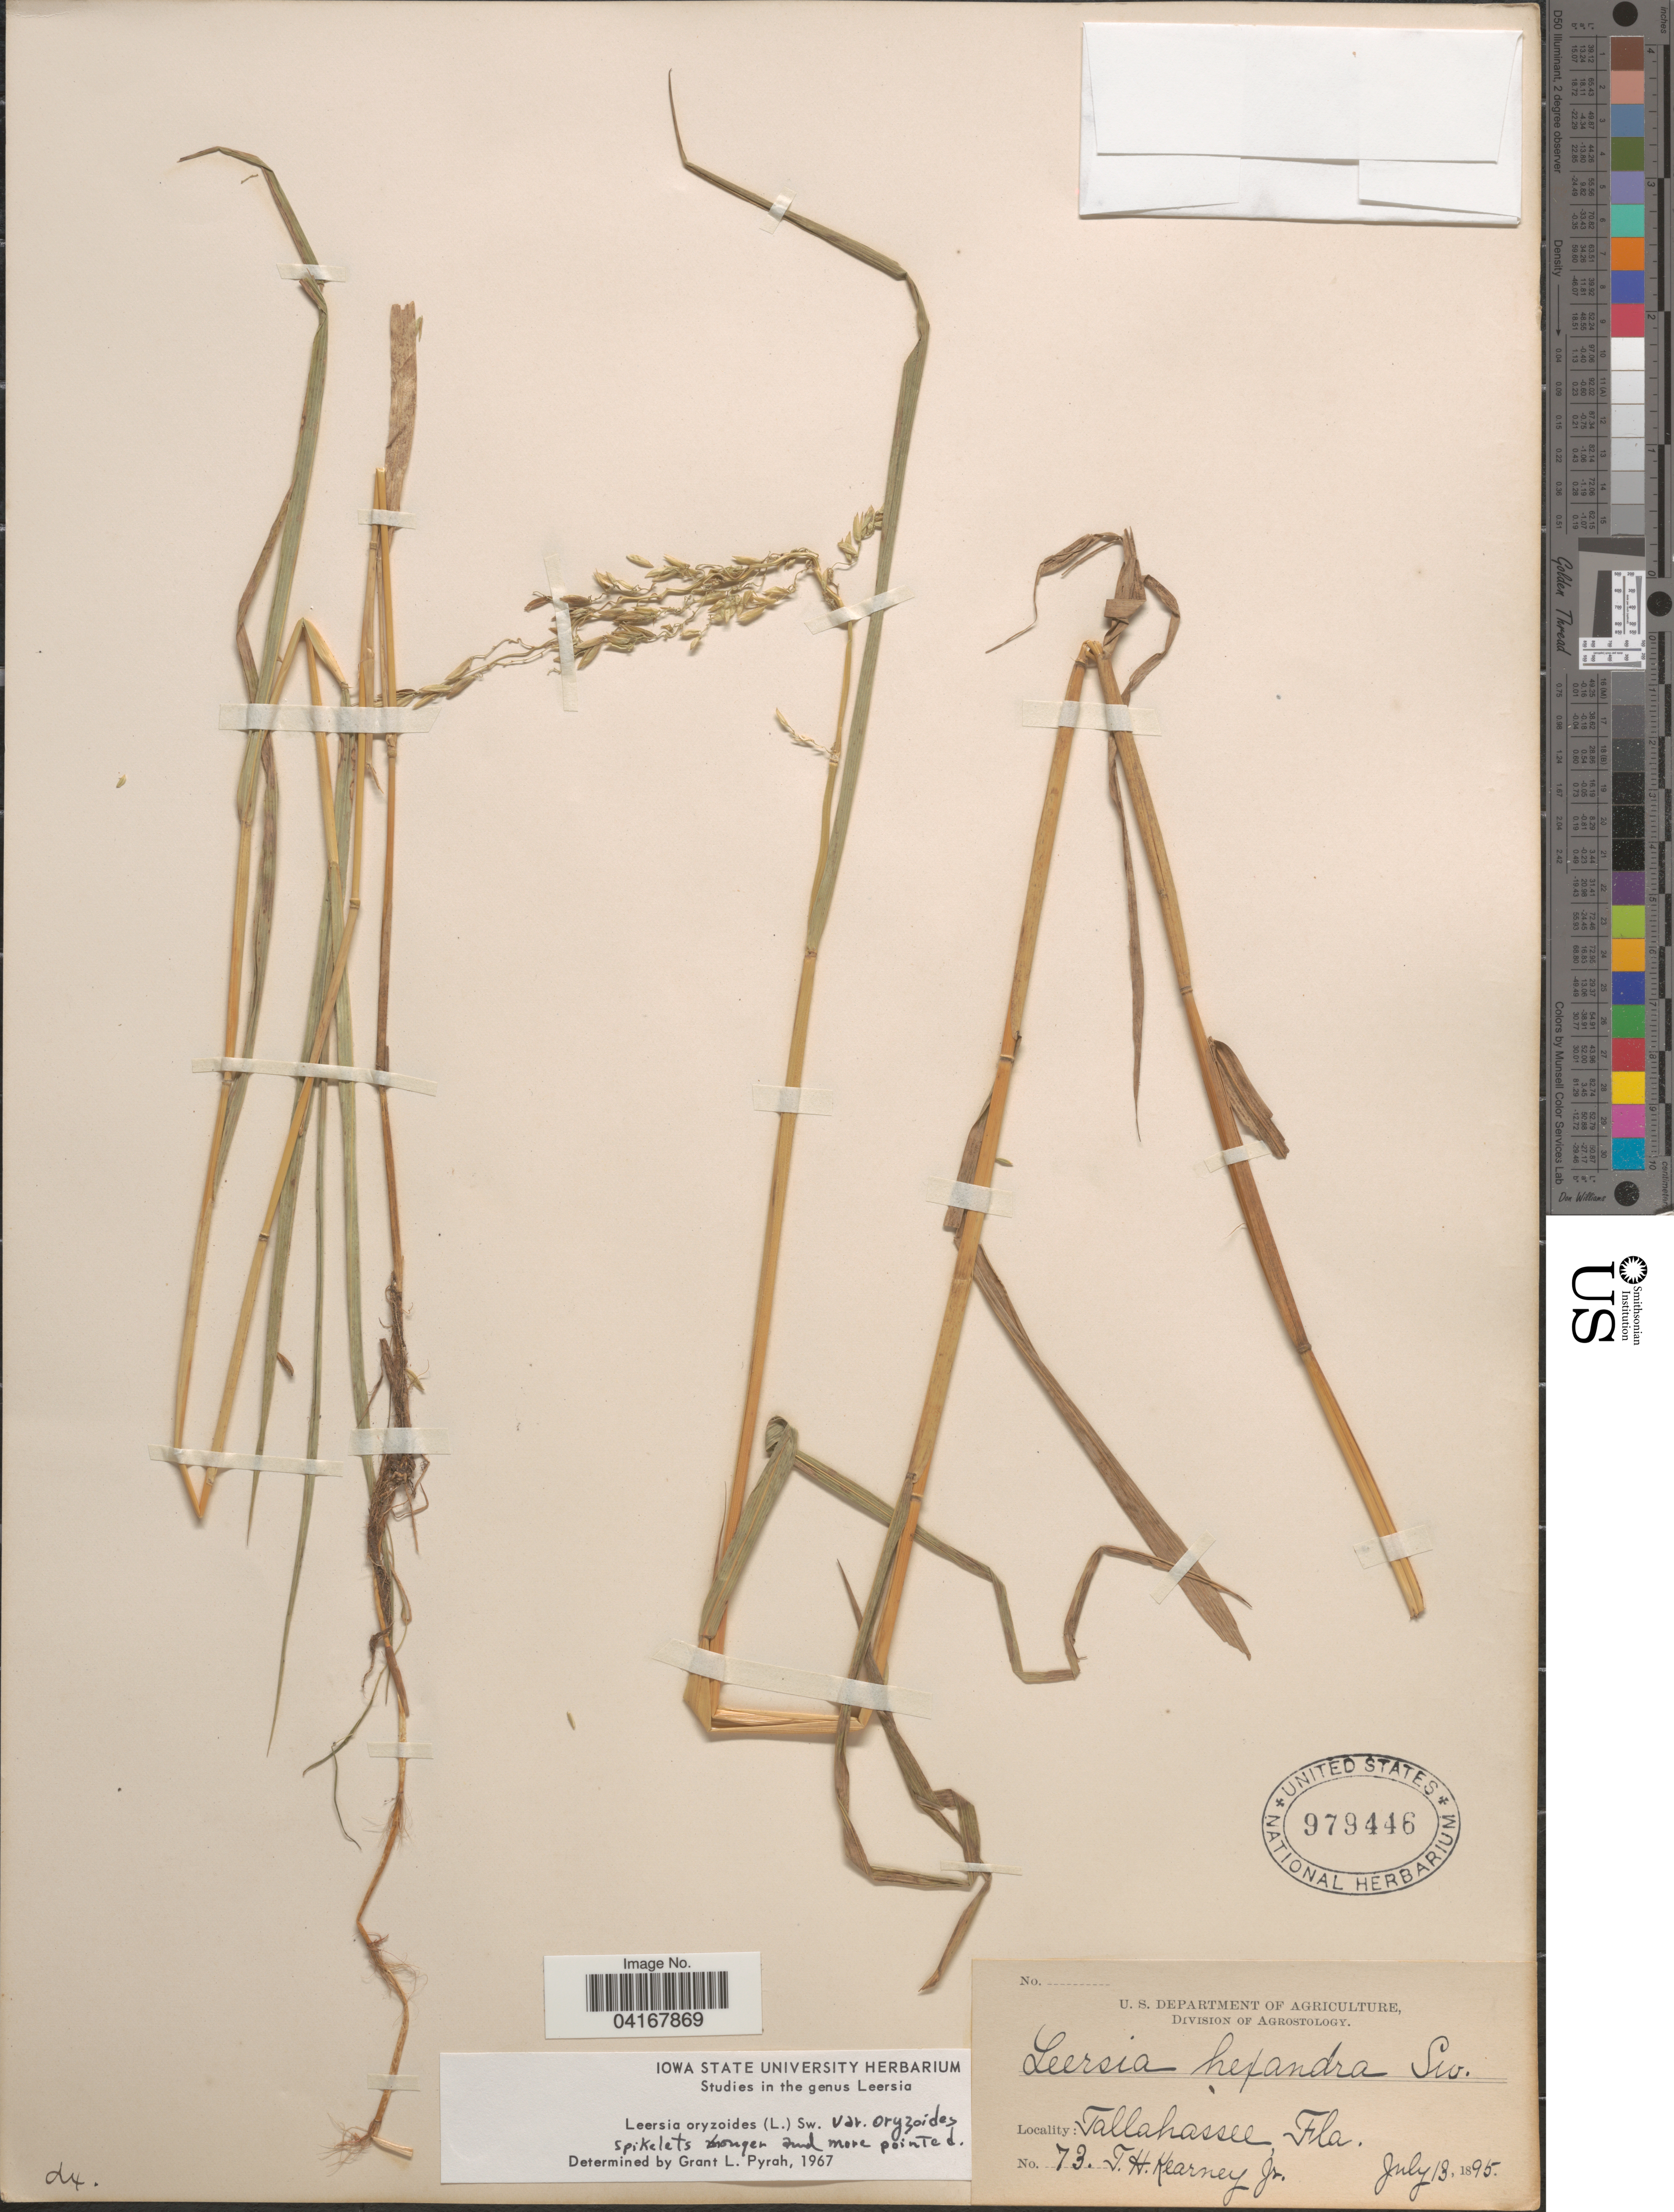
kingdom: Plantae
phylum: Tracheophyta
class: Liliopsida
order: Poales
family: Poaceae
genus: Leersia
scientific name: Leersia oryzoides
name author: (L.) Sw.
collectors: T. H. Kearney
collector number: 73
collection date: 1895-07-13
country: United States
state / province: Florida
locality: Tallahassee.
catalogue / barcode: US 979446